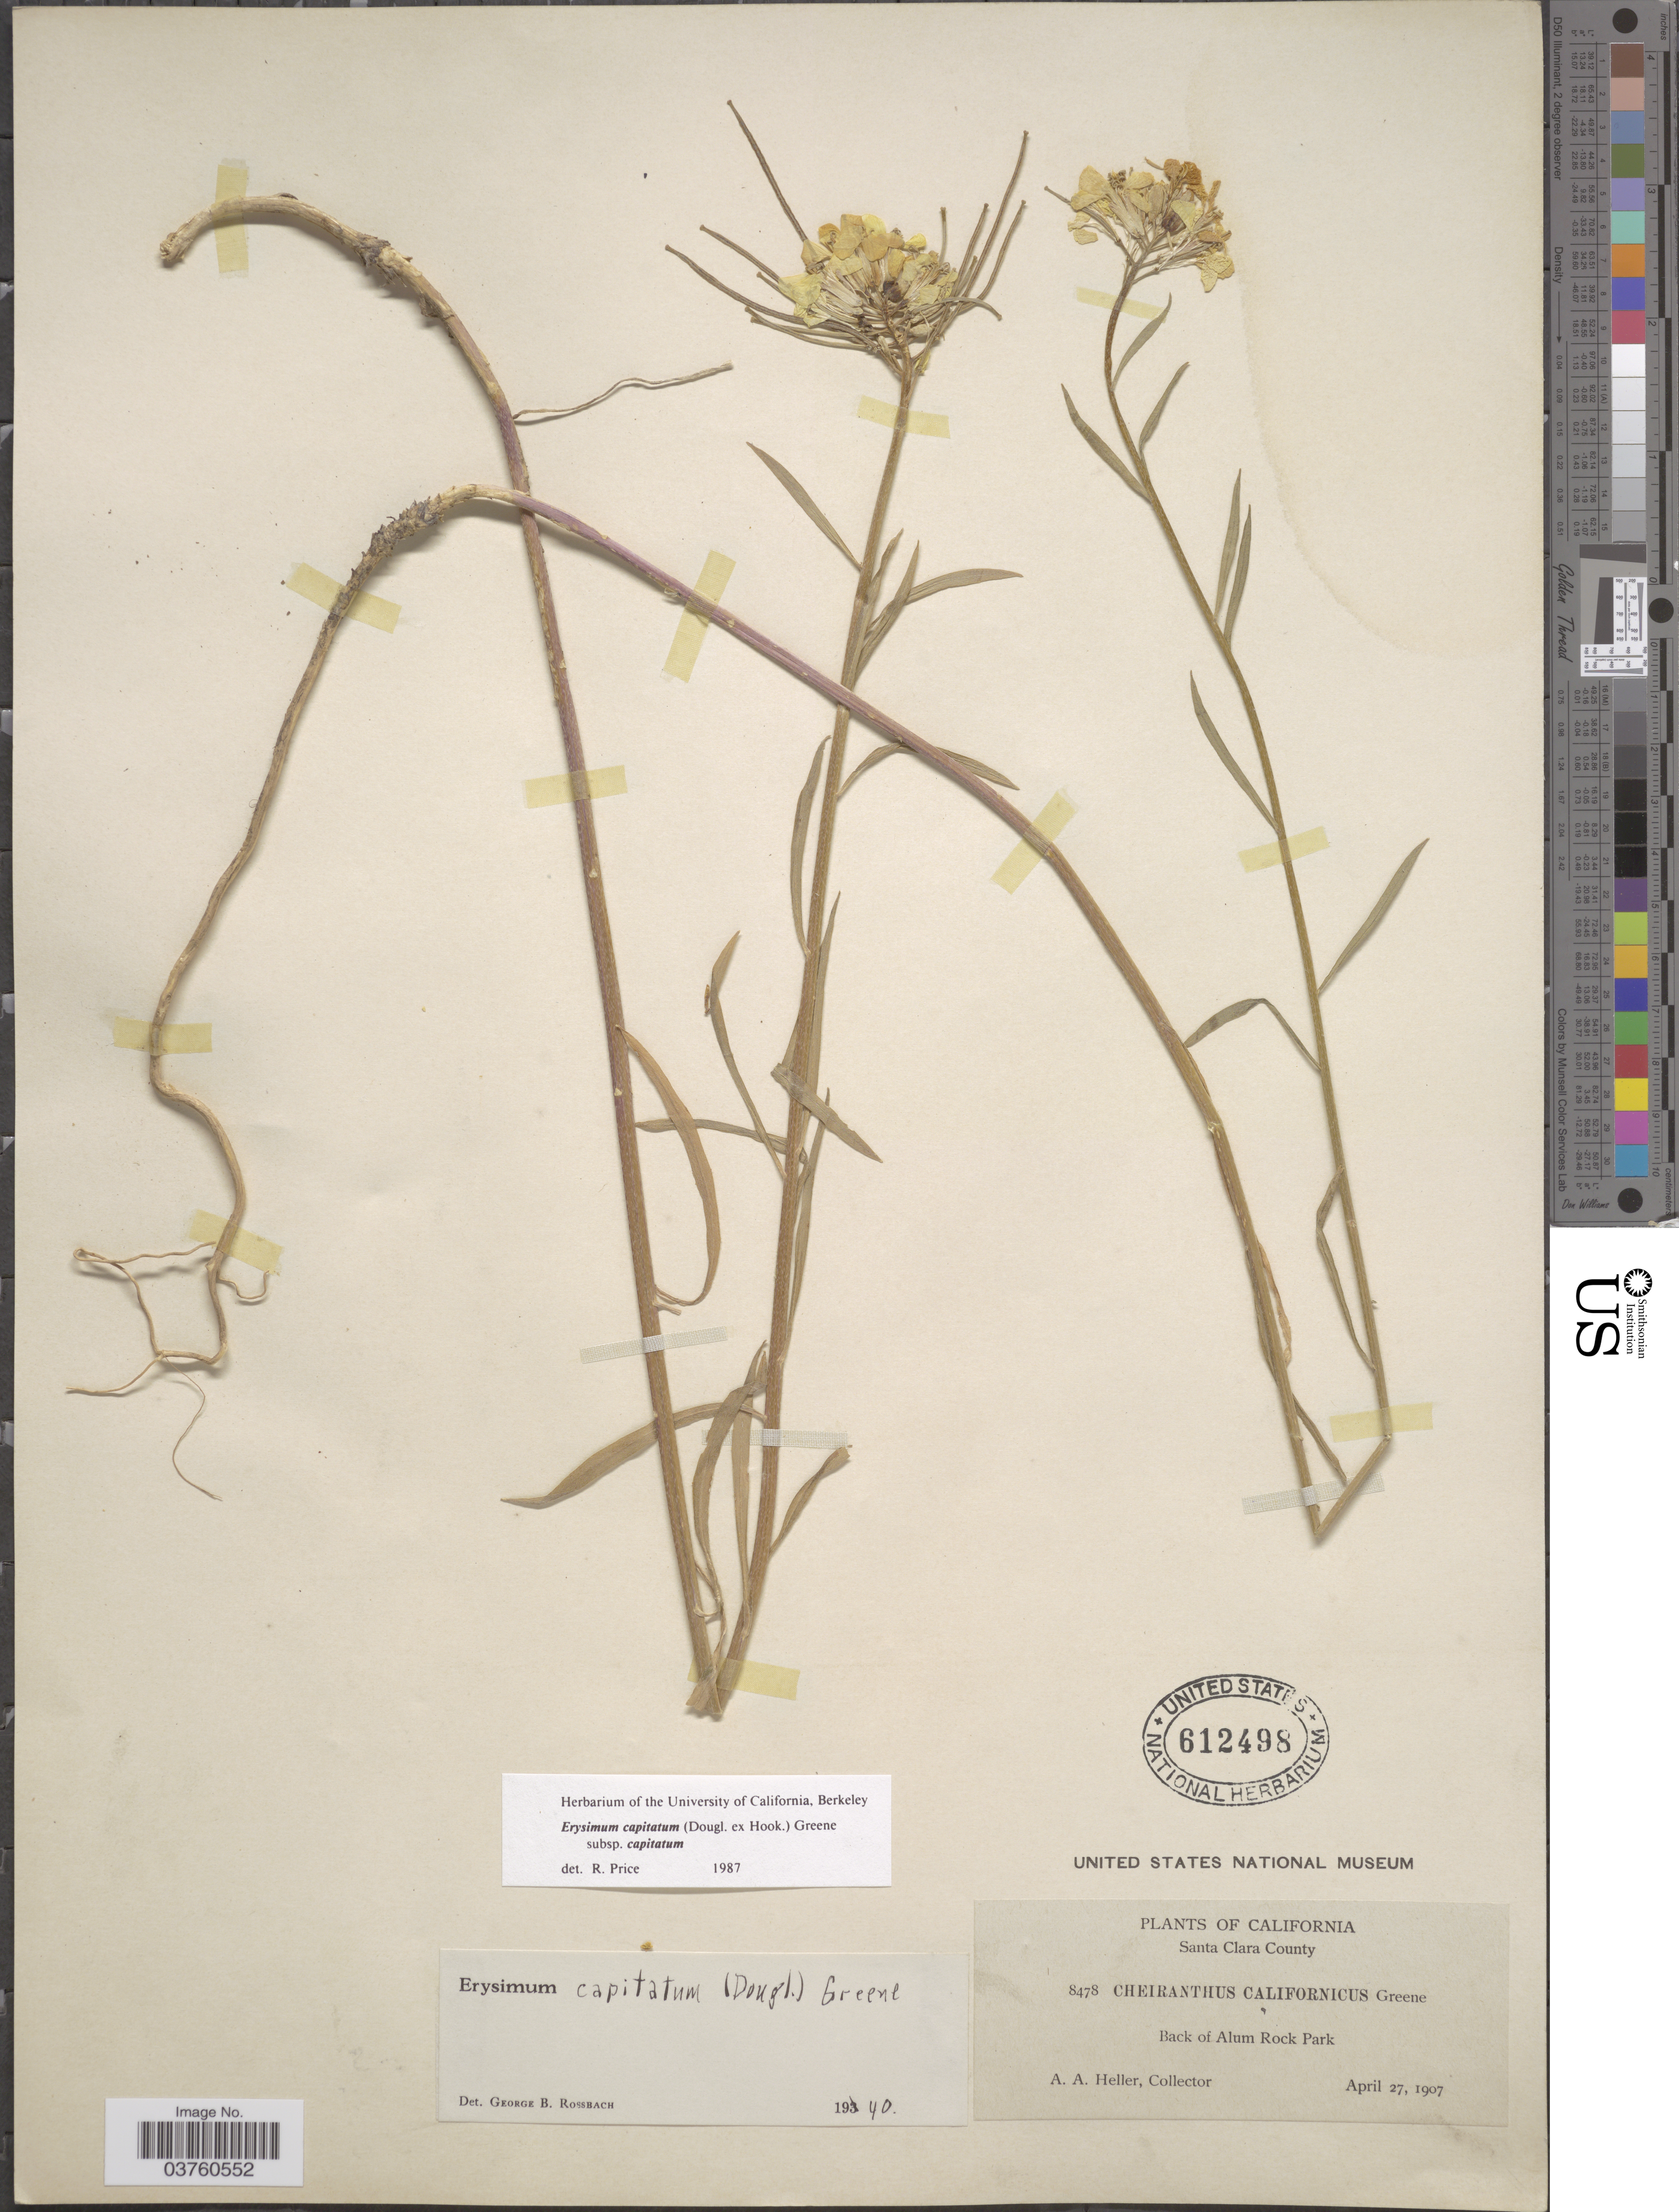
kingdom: Plantae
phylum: Tracheophyta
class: Magnoliopsida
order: Brassicales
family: Brassicaceae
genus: Erysimum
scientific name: Erysimum capitatum subsp. capitatum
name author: (Douglas ex Hook.) Greene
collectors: A. A. Heller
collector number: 8478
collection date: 1907-04-27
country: United States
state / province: California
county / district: Santa Clara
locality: Santa Clara County. Back of Alum Rock Park.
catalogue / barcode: US 612498